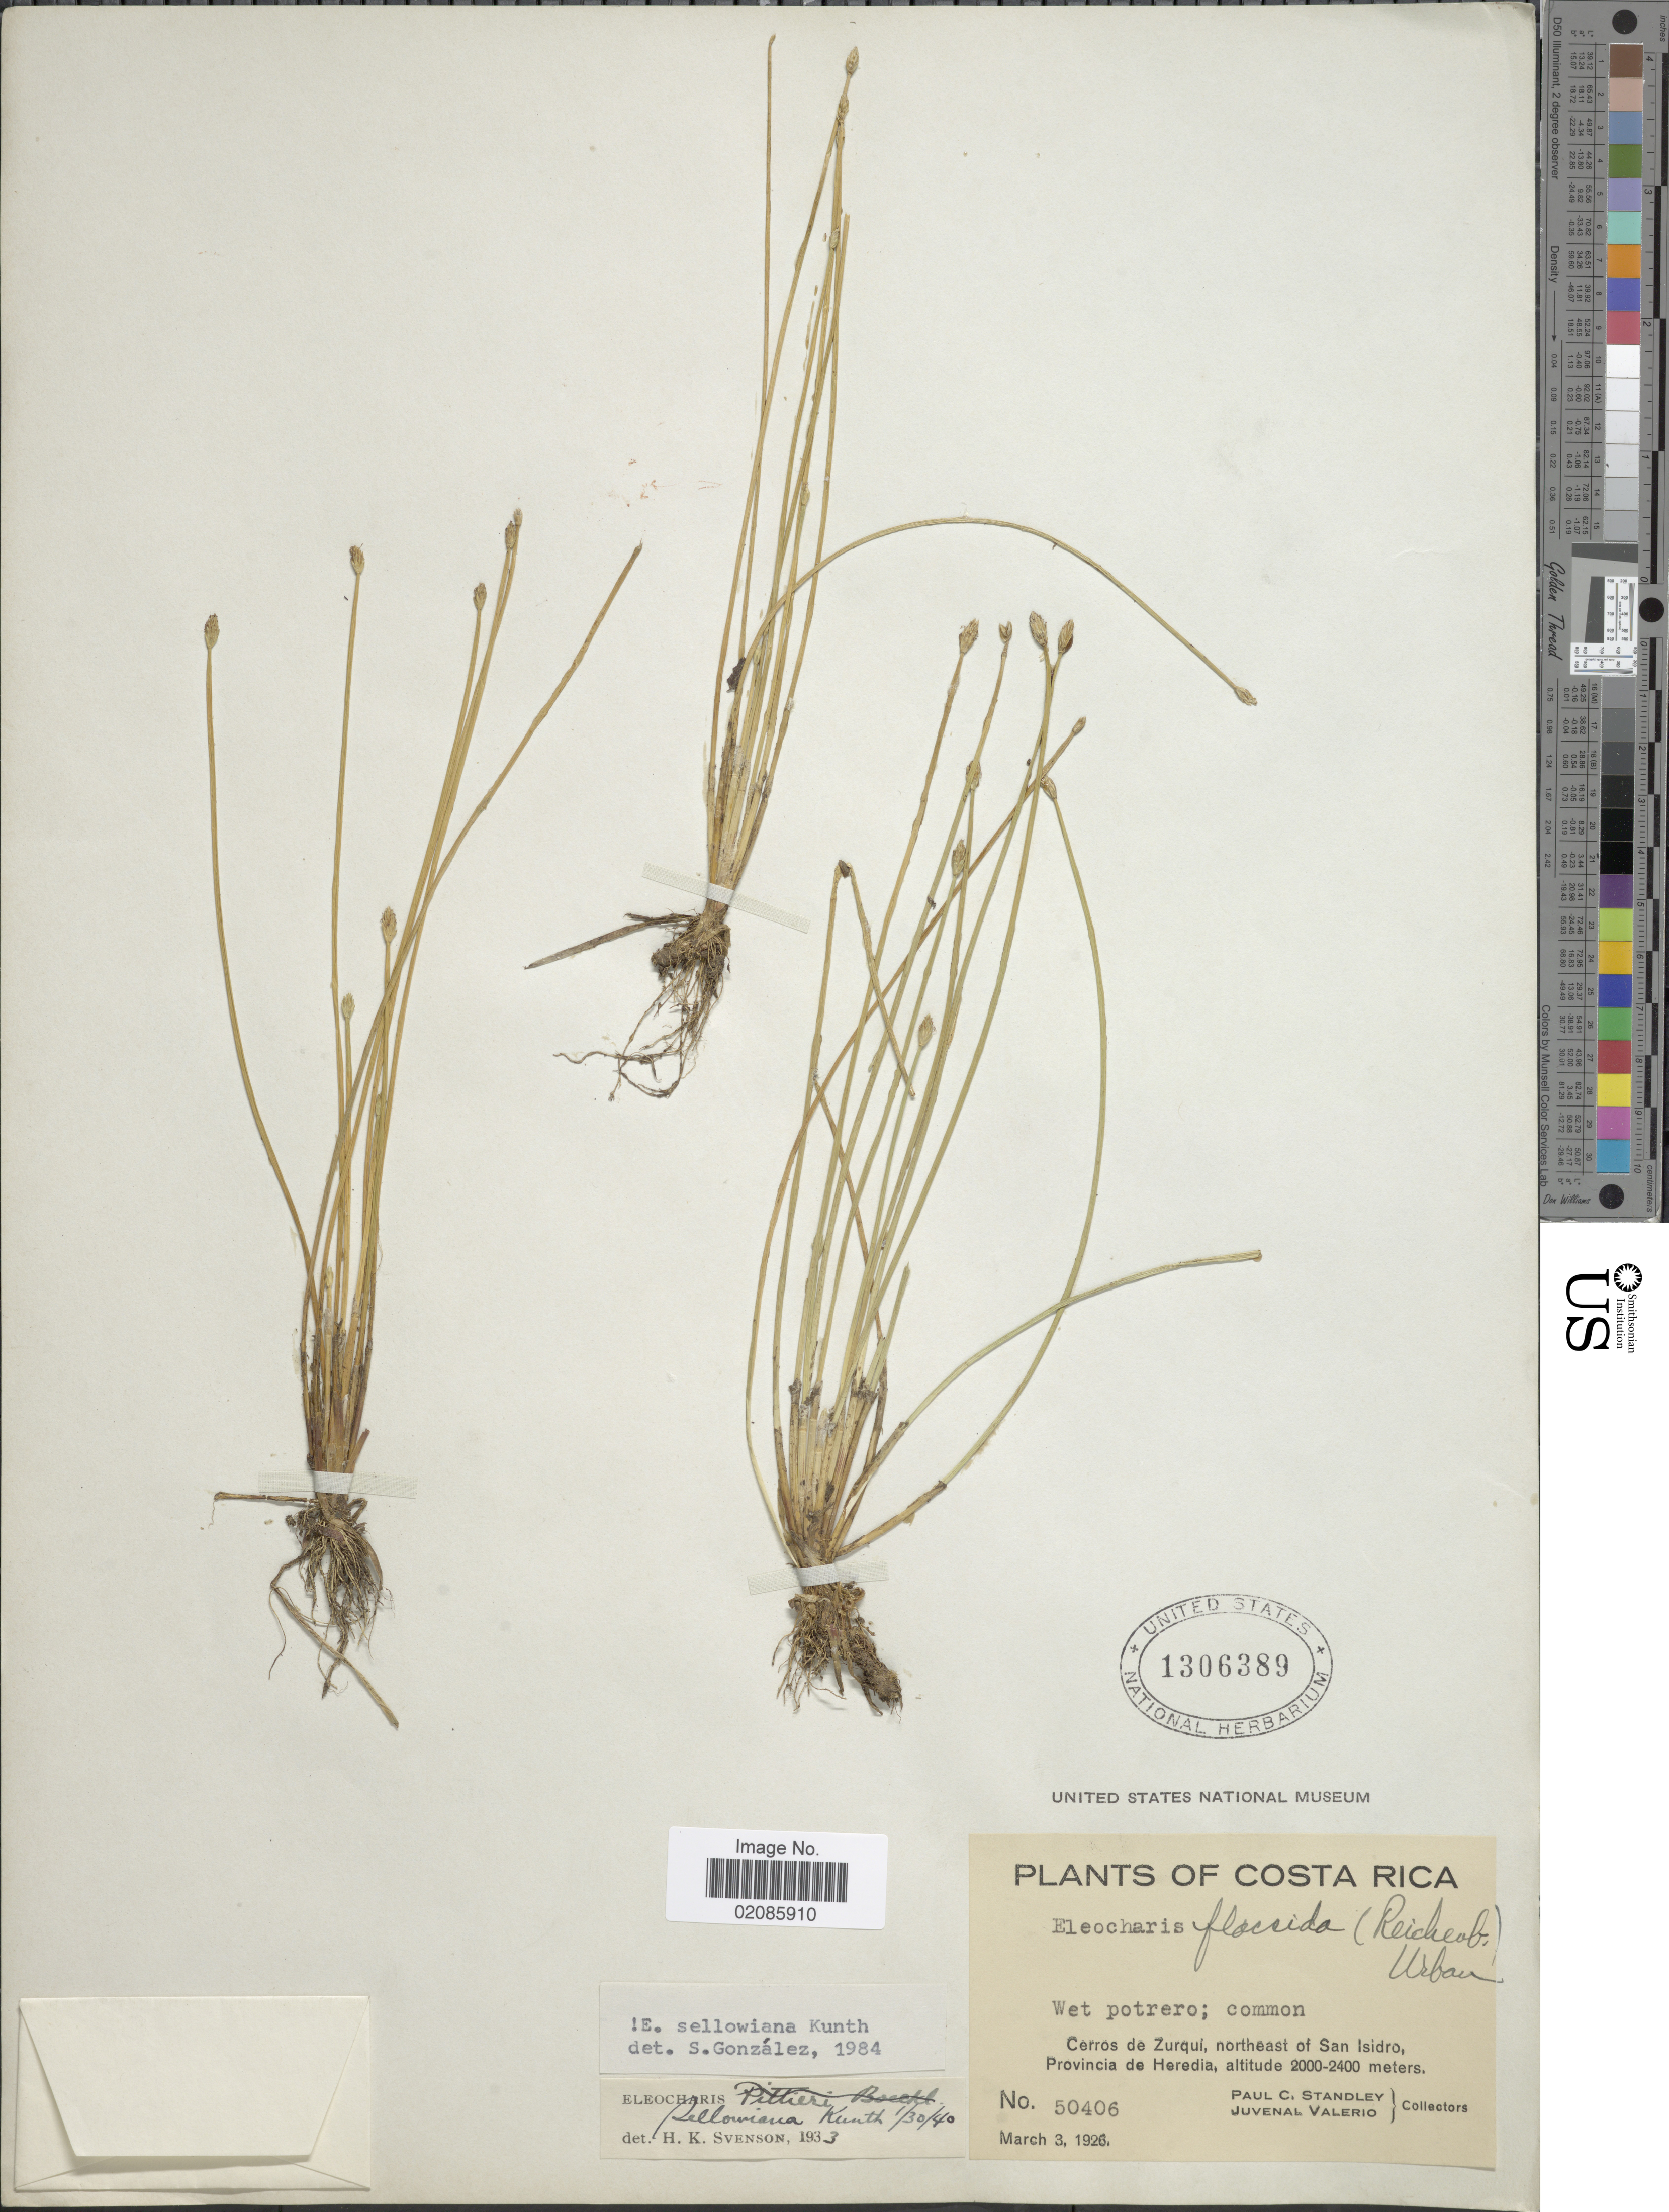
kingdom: Plantae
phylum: Tracheophyta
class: Liliopsida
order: Poales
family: Cyperaceae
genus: Eleocharis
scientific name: Eleocharis sellowiana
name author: Kunth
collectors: P. C. Standley & J. Valerio R.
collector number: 50406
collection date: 1926-03-03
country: Costa Rica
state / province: Heredia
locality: Cerros de Zurqui, northeast of San Isidro, Provincia de Heredia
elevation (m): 2000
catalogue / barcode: US 1306389